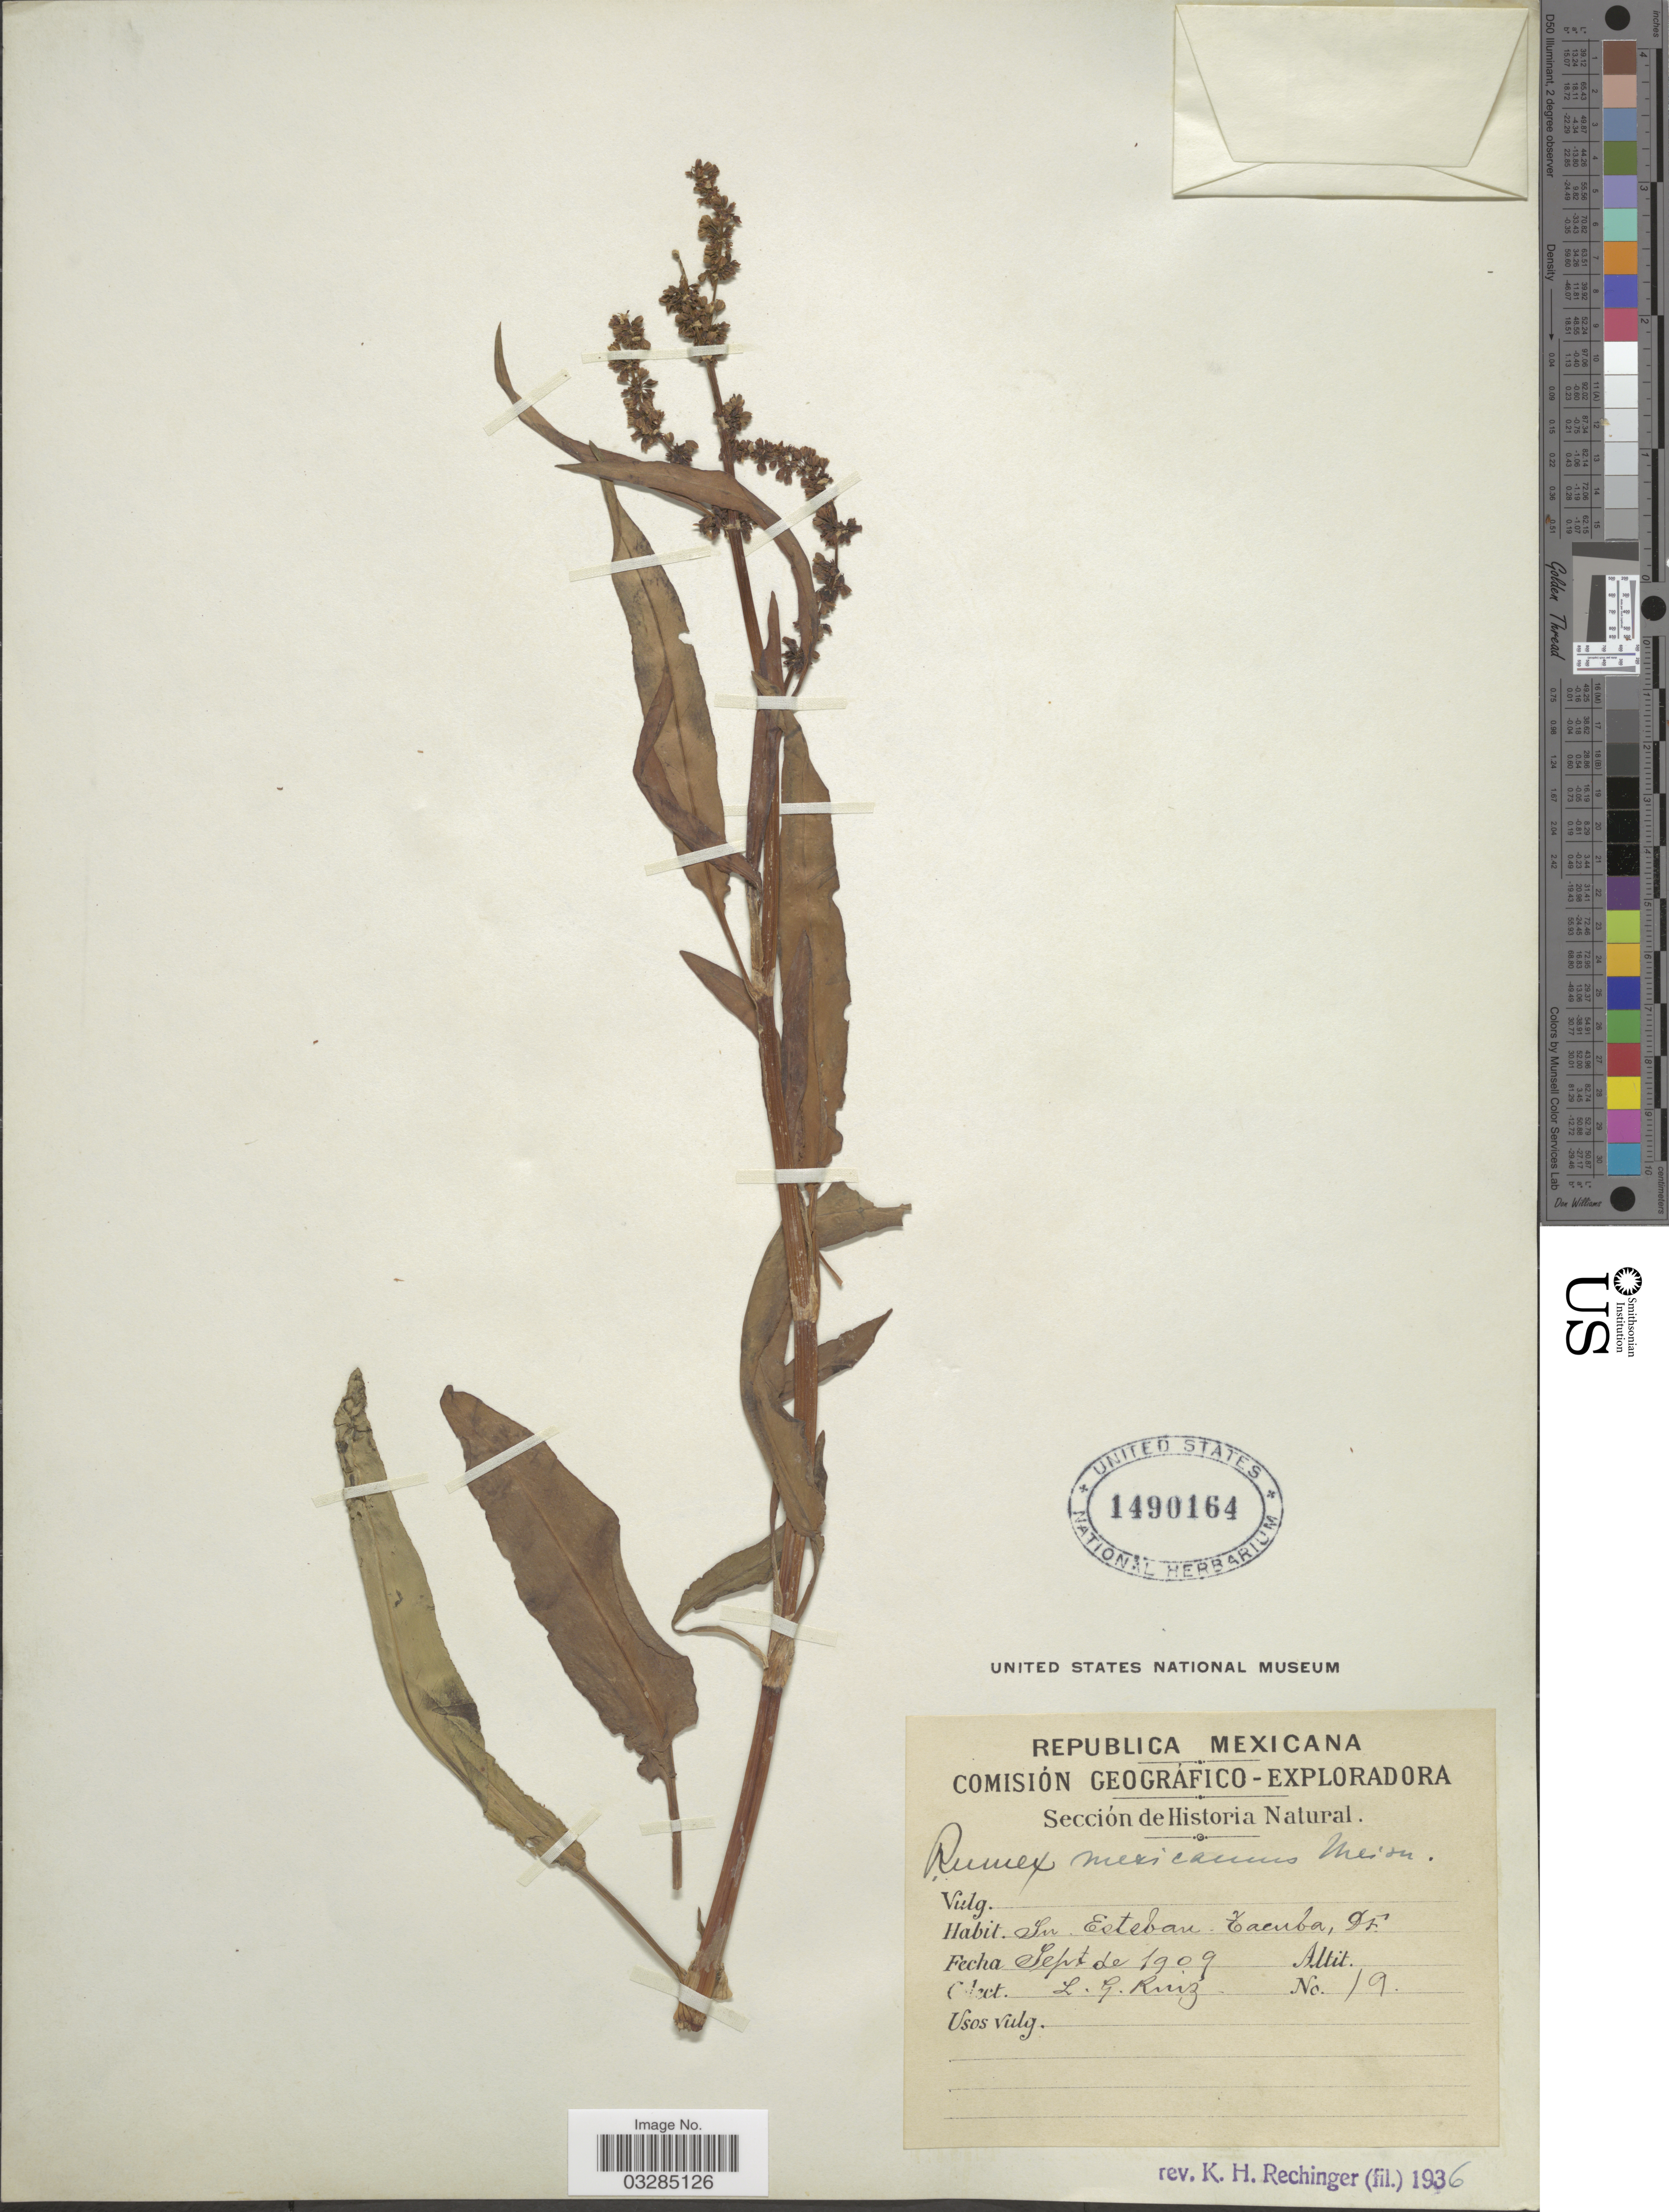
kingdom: Plantae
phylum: Tracheophyta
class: Magnoliopsida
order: Caryophyllales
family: Polygonaceae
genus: Rumex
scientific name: Rumex mexicanus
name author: Meisn.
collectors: L. G. Ruiz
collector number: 19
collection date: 1909-09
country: Mexico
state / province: Distrito Federal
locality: In Esteban Tacuba.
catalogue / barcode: US 1490164